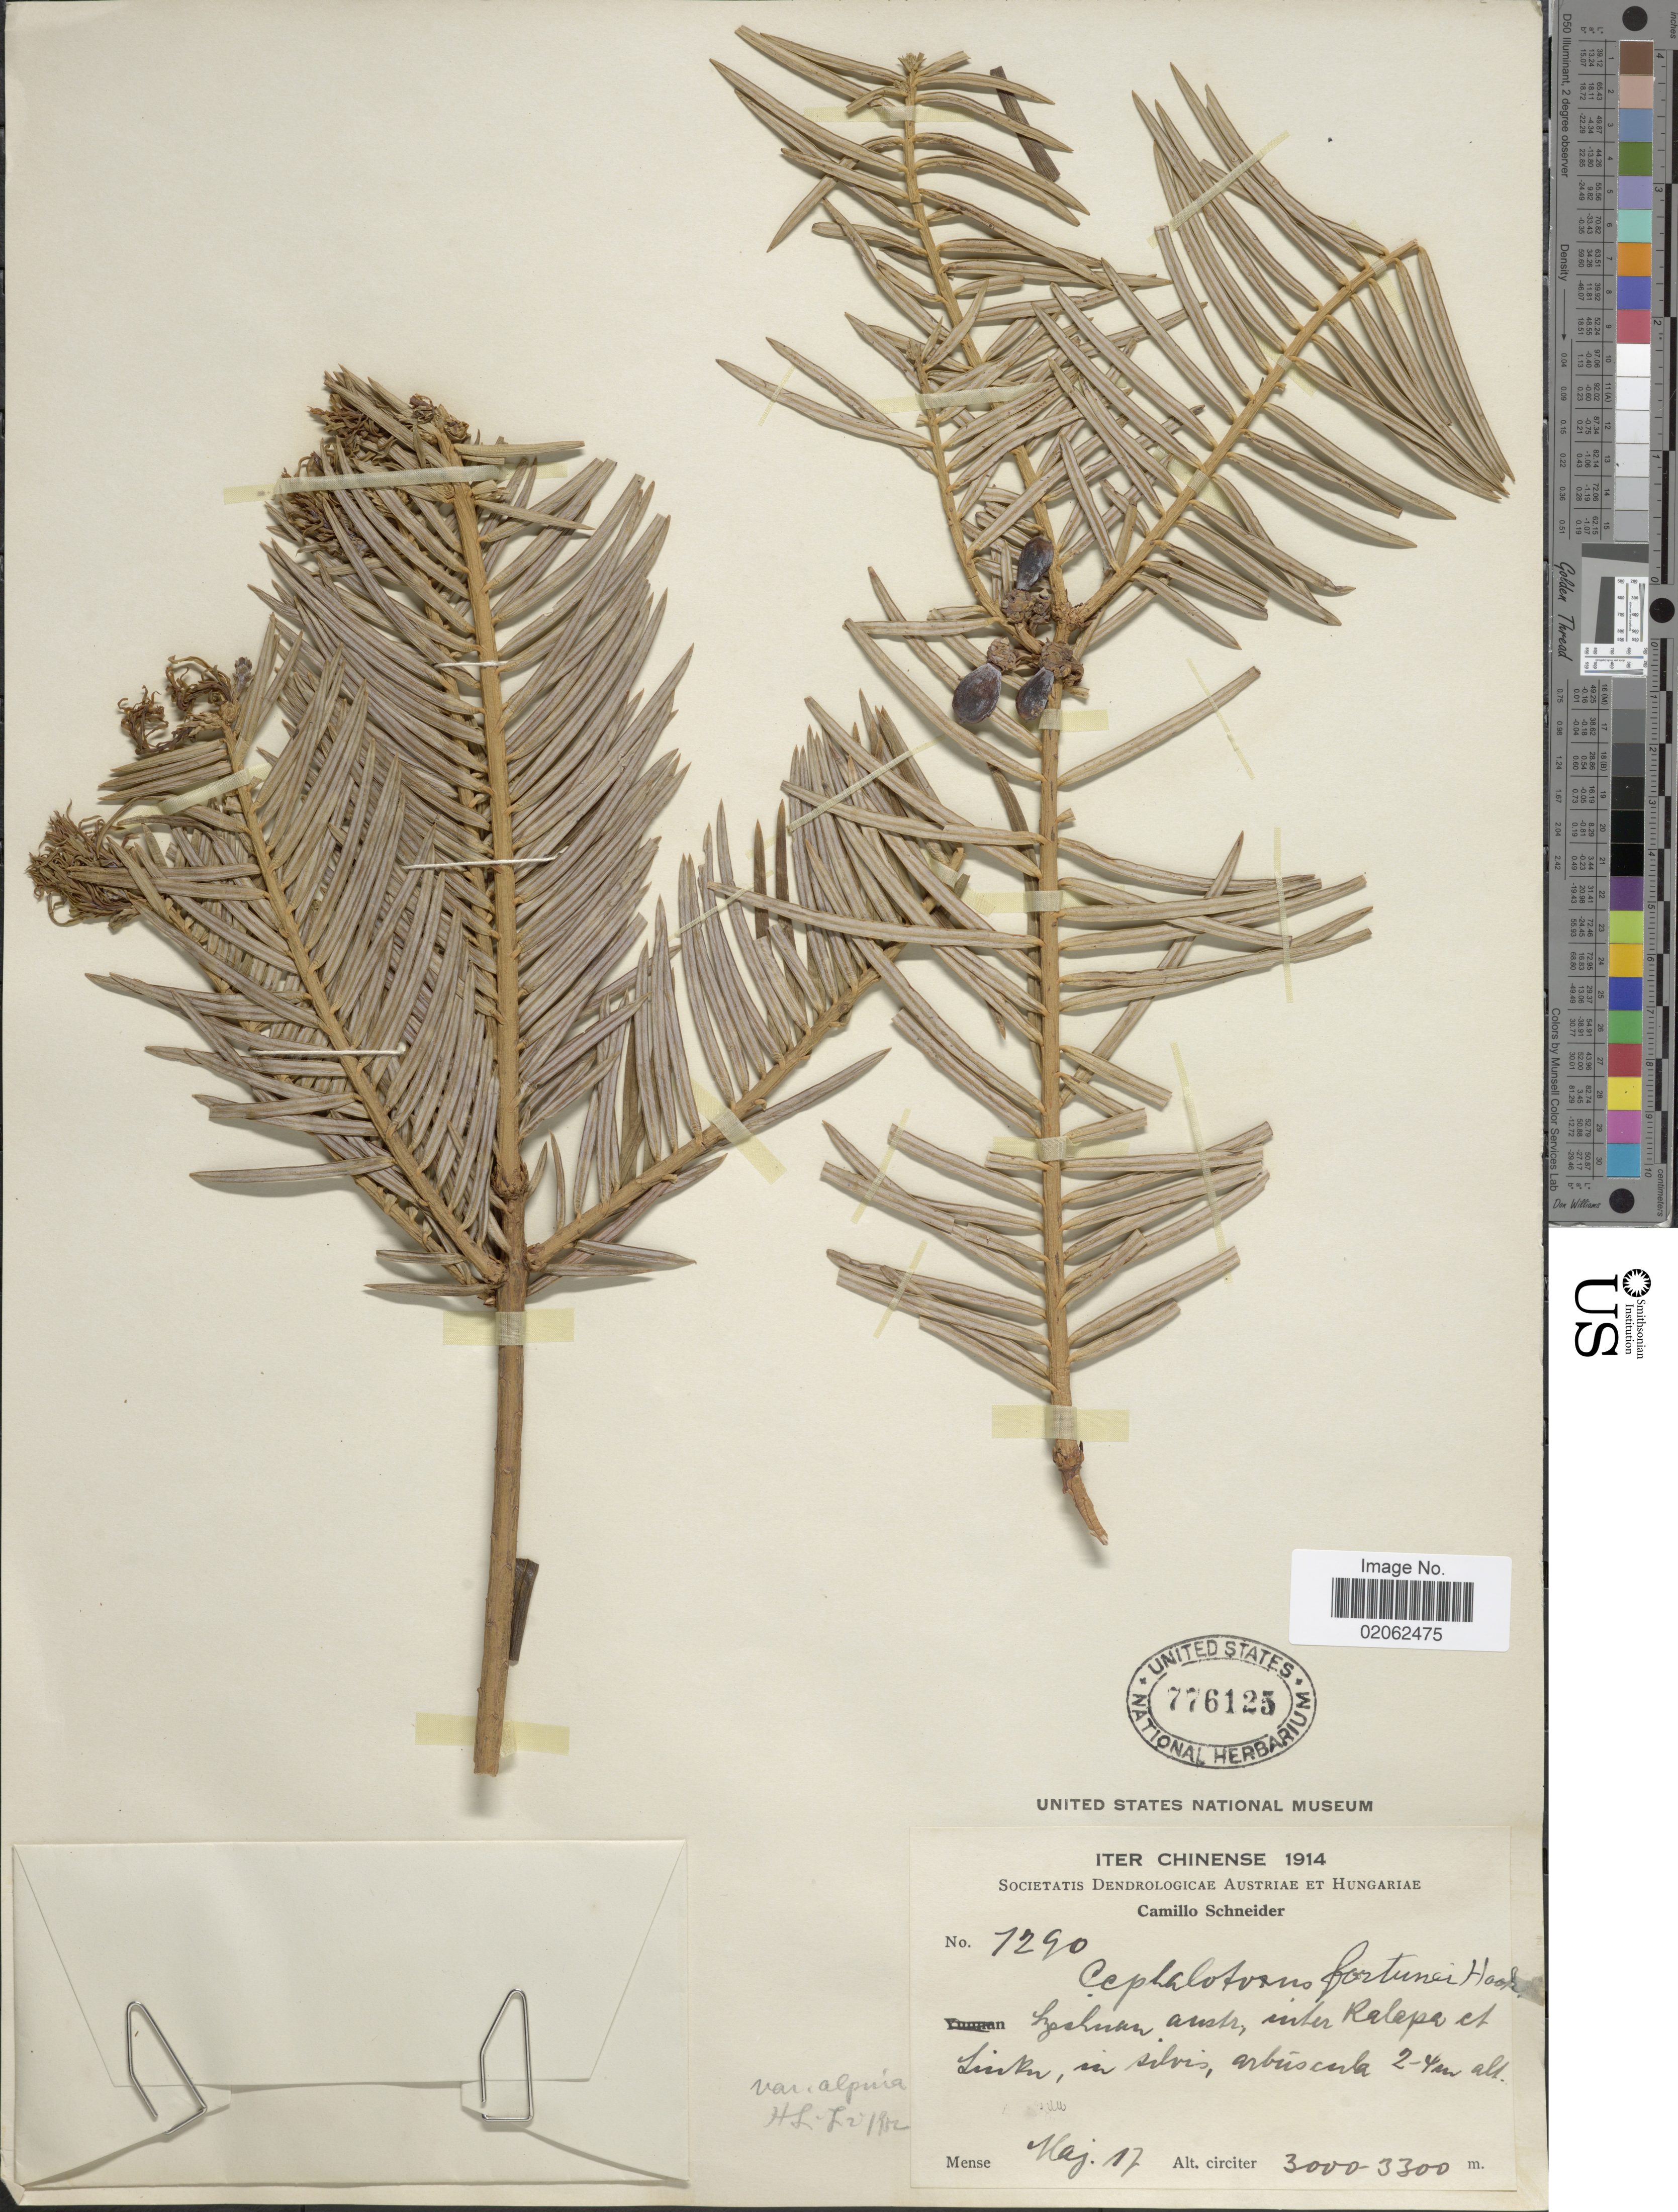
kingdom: Plantae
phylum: Tracheophyta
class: Pinopsida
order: Pinales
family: Cephalotaxaceae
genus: Cephalotaxus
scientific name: Cephalotaxus fortunei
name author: Hook.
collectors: C. K. Schneider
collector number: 1290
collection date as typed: Transcribed d/m/y: /5/17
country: China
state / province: Sichuan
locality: Chinense. tzehuan austr, inter Ralapa et Linken, in silvis [interpreted]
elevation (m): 3000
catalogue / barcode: US 776125